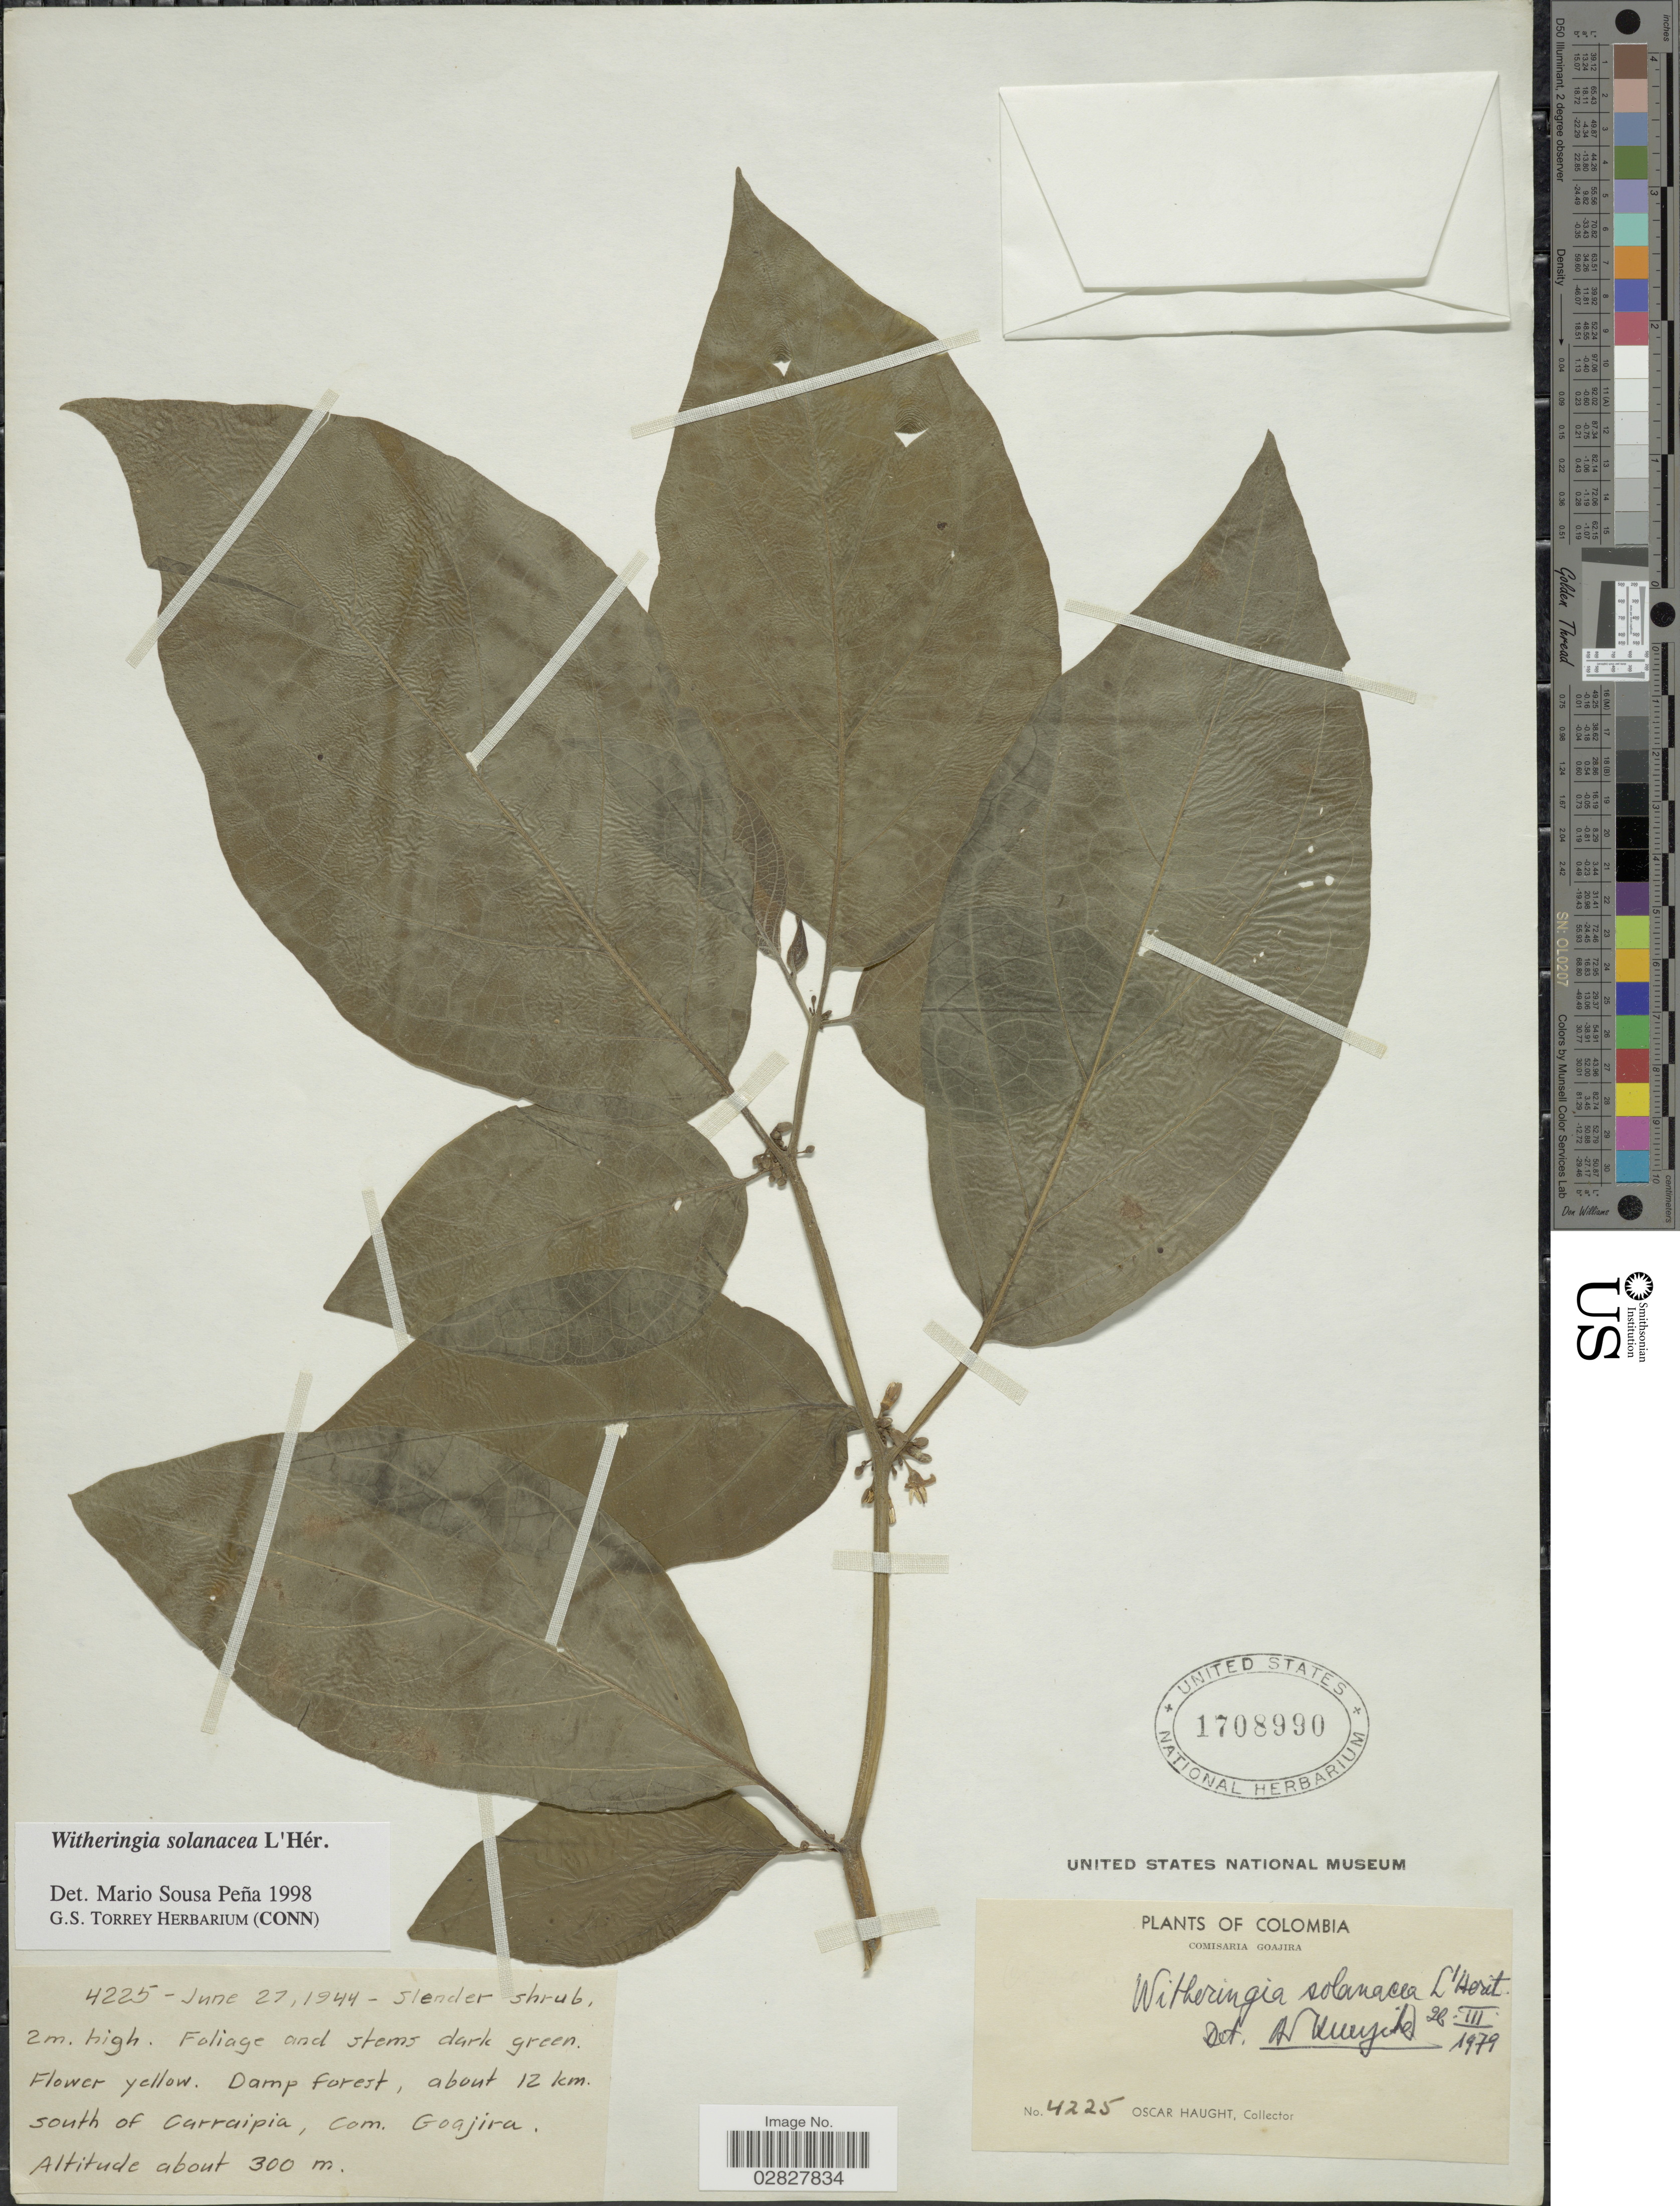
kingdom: Plantae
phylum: Tracheophyta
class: Magnoliopsida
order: Solanales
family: Solanaceae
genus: Witheringia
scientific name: Witheringia solanacea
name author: L'Hér.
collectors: O. Haught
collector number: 4225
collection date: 1944-06-27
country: Colombia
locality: Comisaria Goajira, Damp forest, about 12 km south of Carraipia.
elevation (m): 300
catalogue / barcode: US 1708990